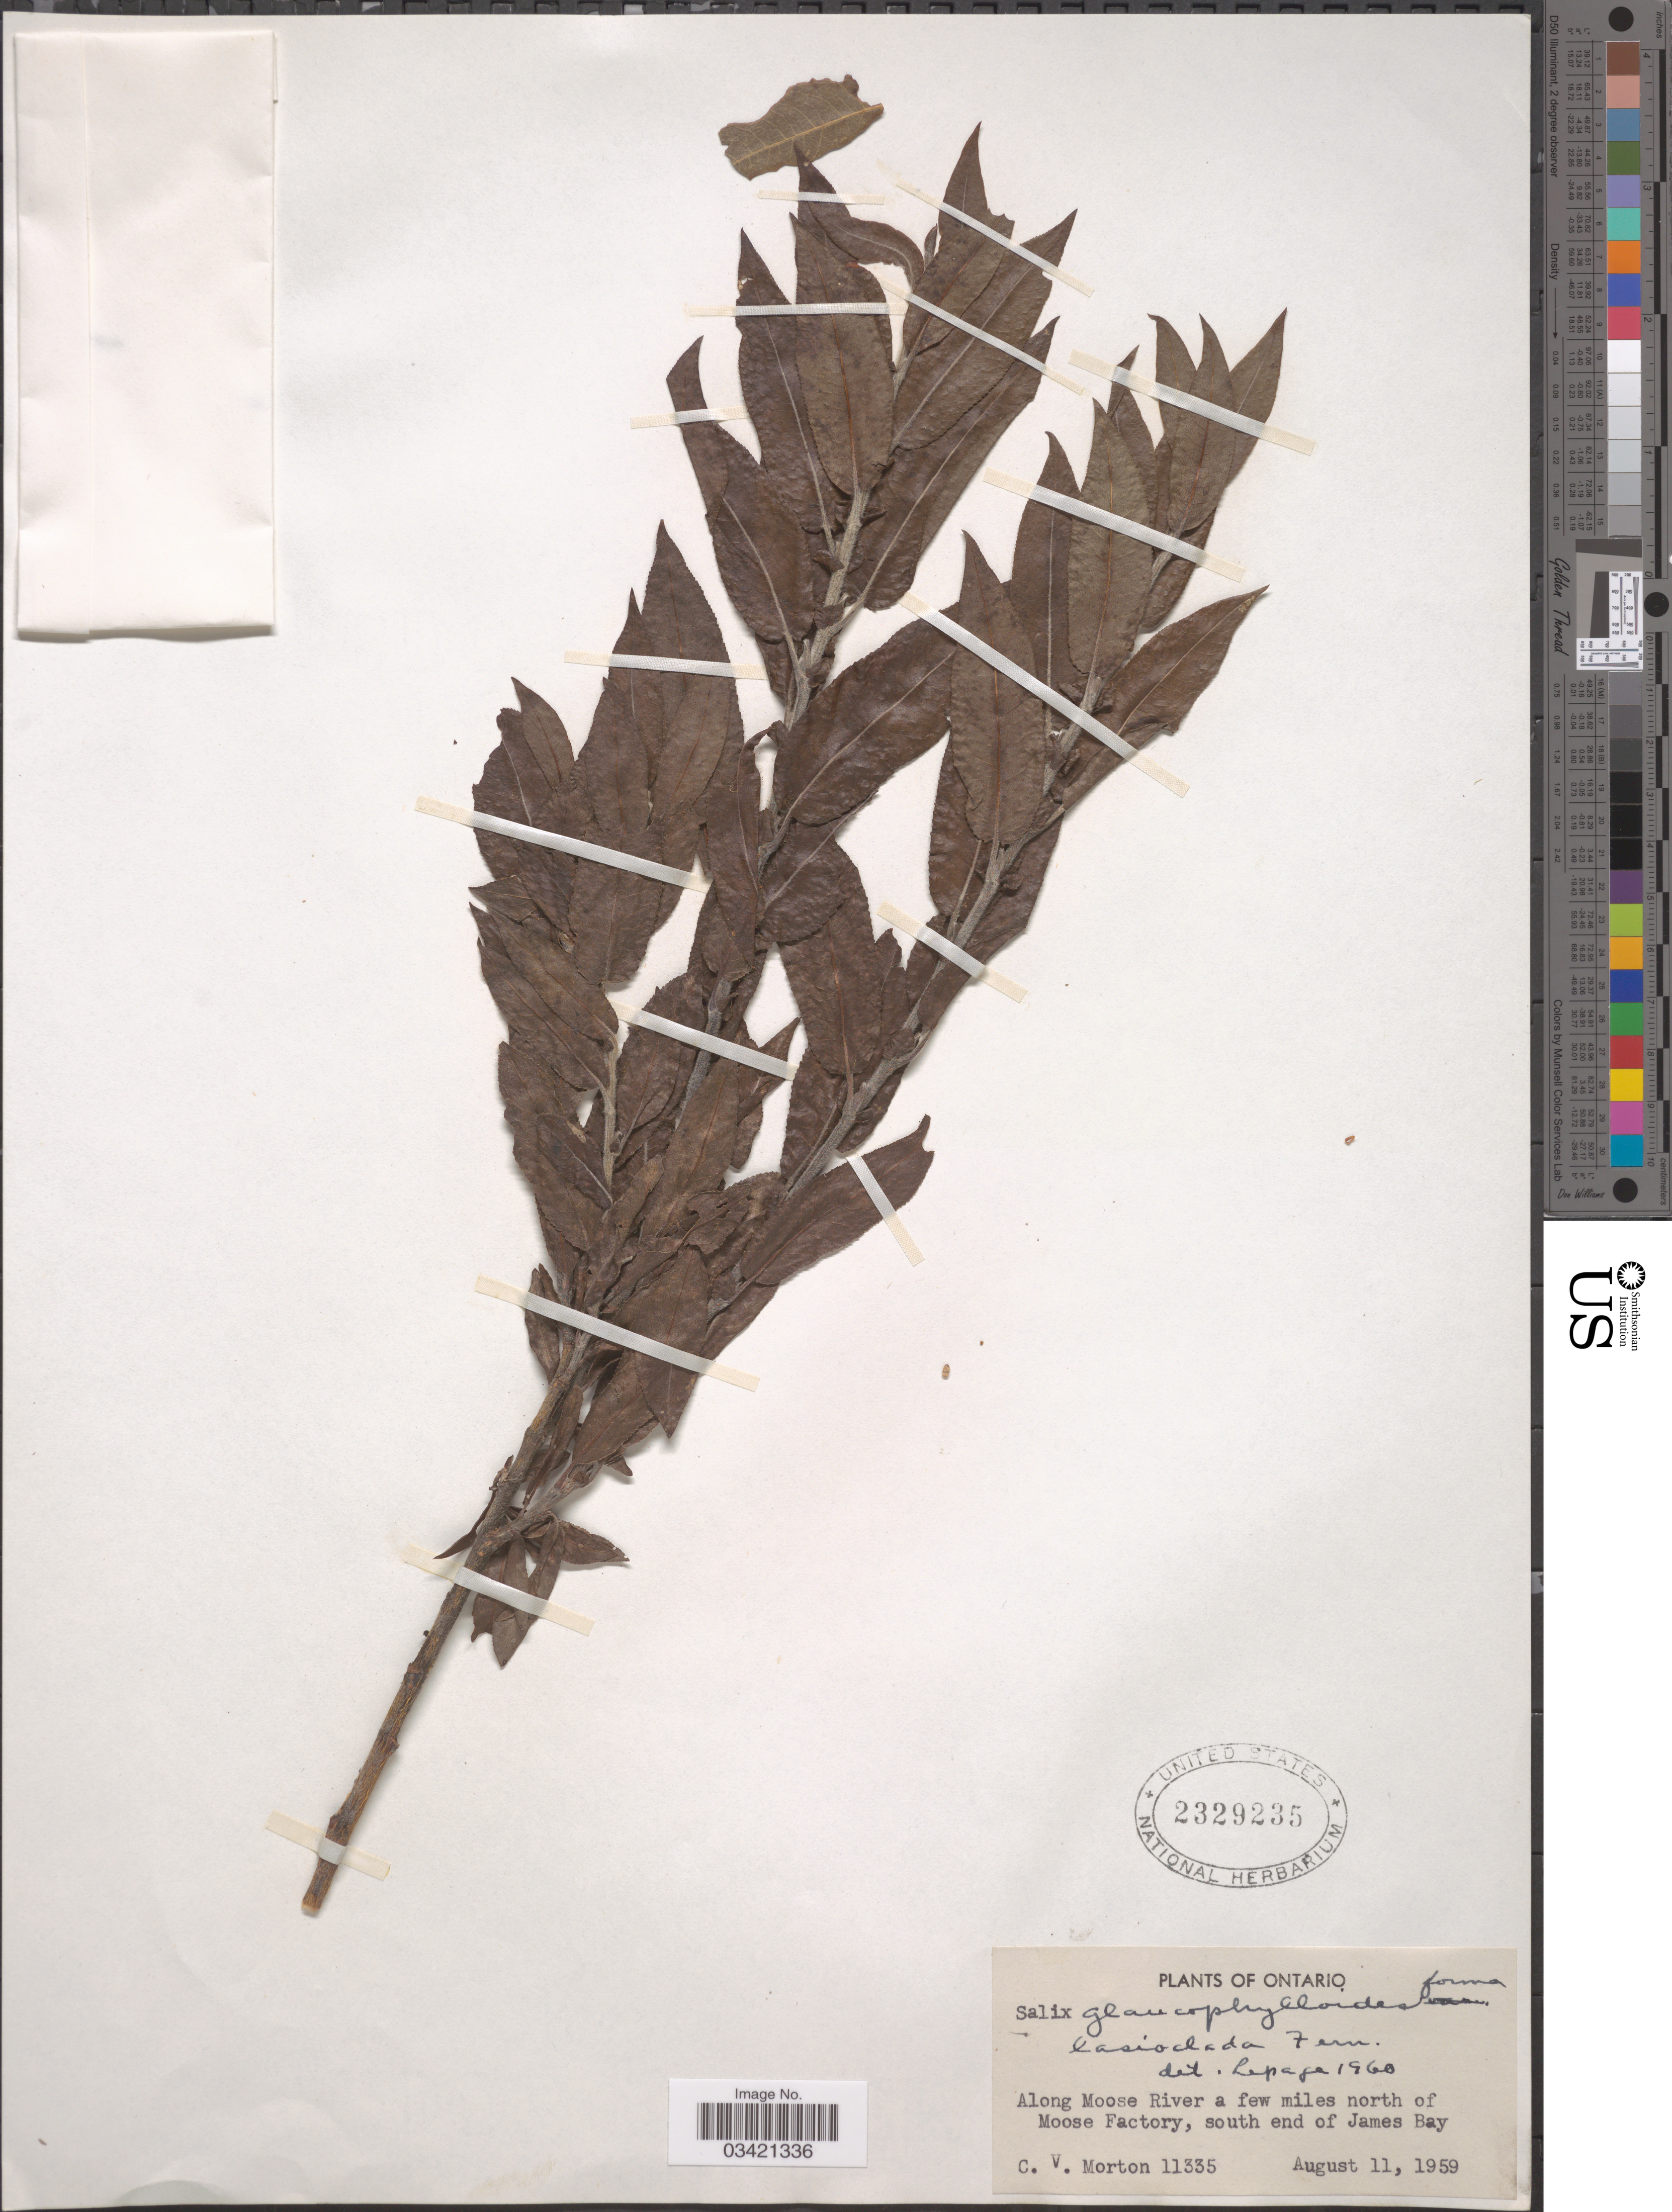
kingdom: Plantae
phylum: Tracheophyta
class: Magnoliopsida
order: Malpighiales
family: Salicaceae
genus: Salix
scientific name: Salix glaucophylloides f. lasioclada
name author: Fernald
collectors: C. V. Morton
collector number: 11335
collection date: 1959-08-11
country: Canada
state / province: Ontario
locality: Along Moose River a few miles north of Moose Factory, south end of James Bay.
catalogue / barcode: US 2329235